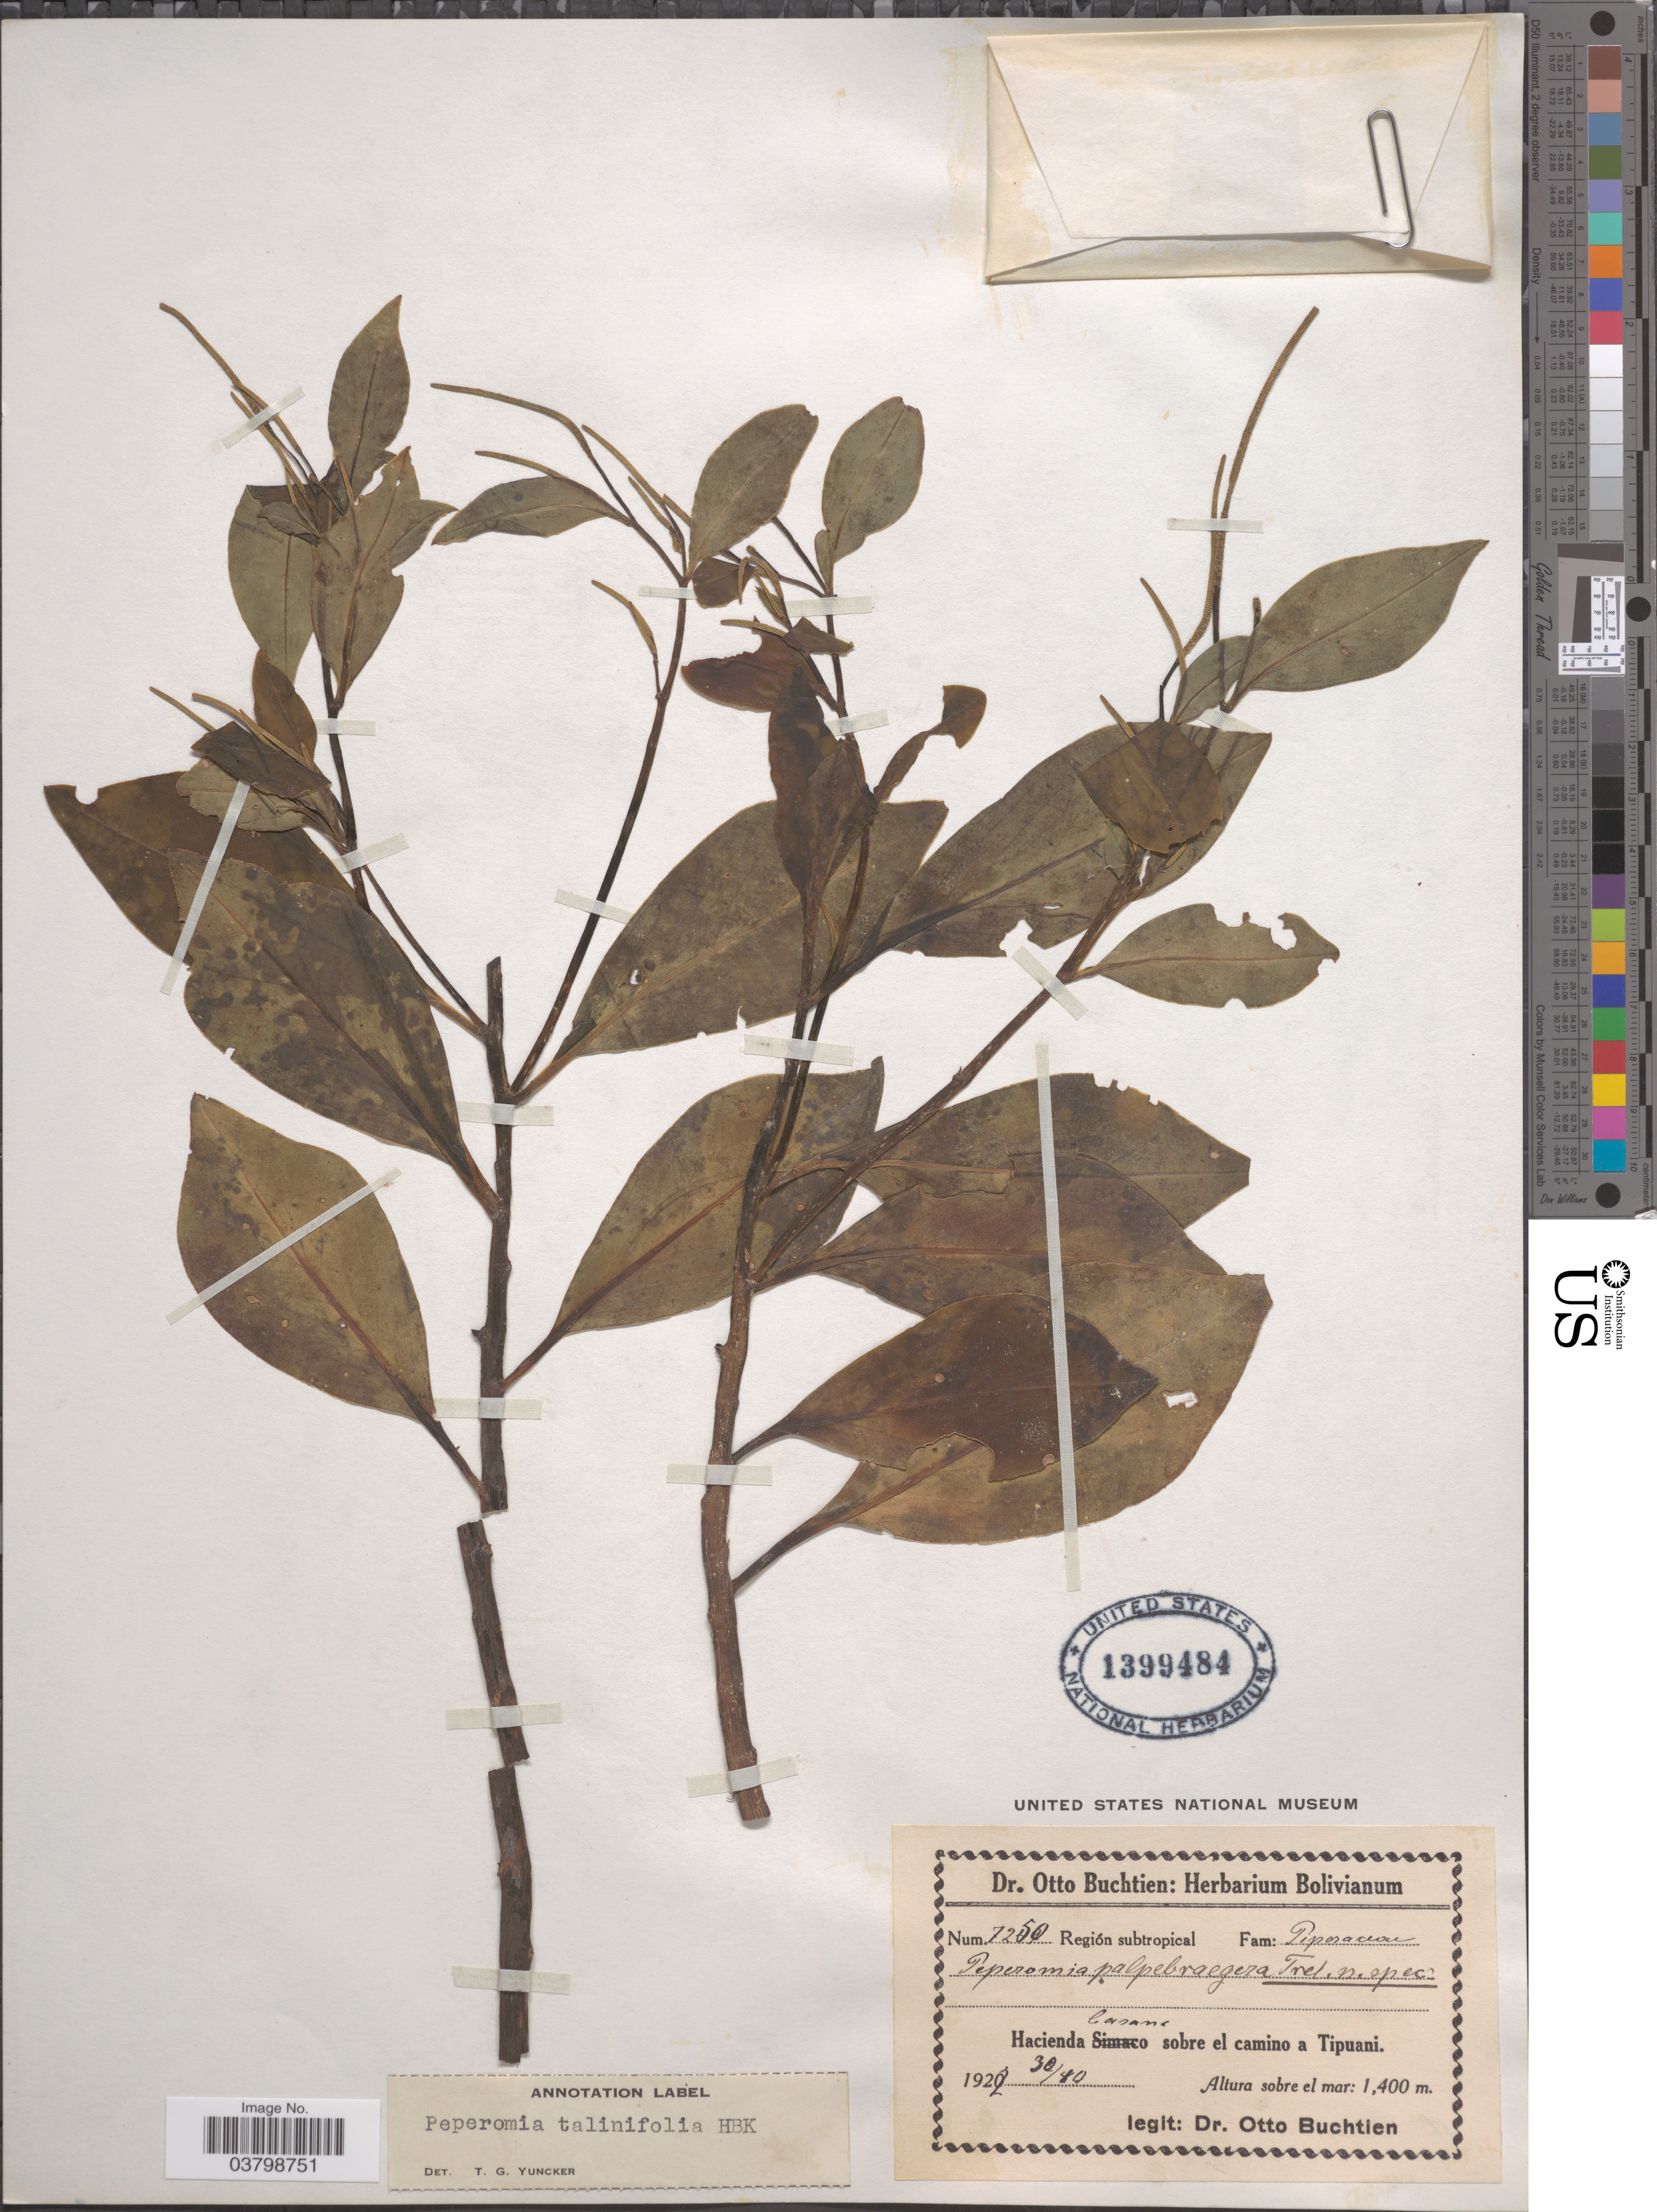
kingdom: Plantae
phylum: Tracheophyta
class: Magnoliopsida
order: Piperales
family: Piperaceae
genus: Peperomia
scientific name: Peperomia talinifolia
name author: Kunth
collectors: O. Buchtien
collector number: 7250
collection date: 1922-10-30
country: Bolivia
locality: Región subtropical. Hacienda Casana sobre el camino a Tipuani.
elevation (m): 1400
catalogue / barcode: US 1399484